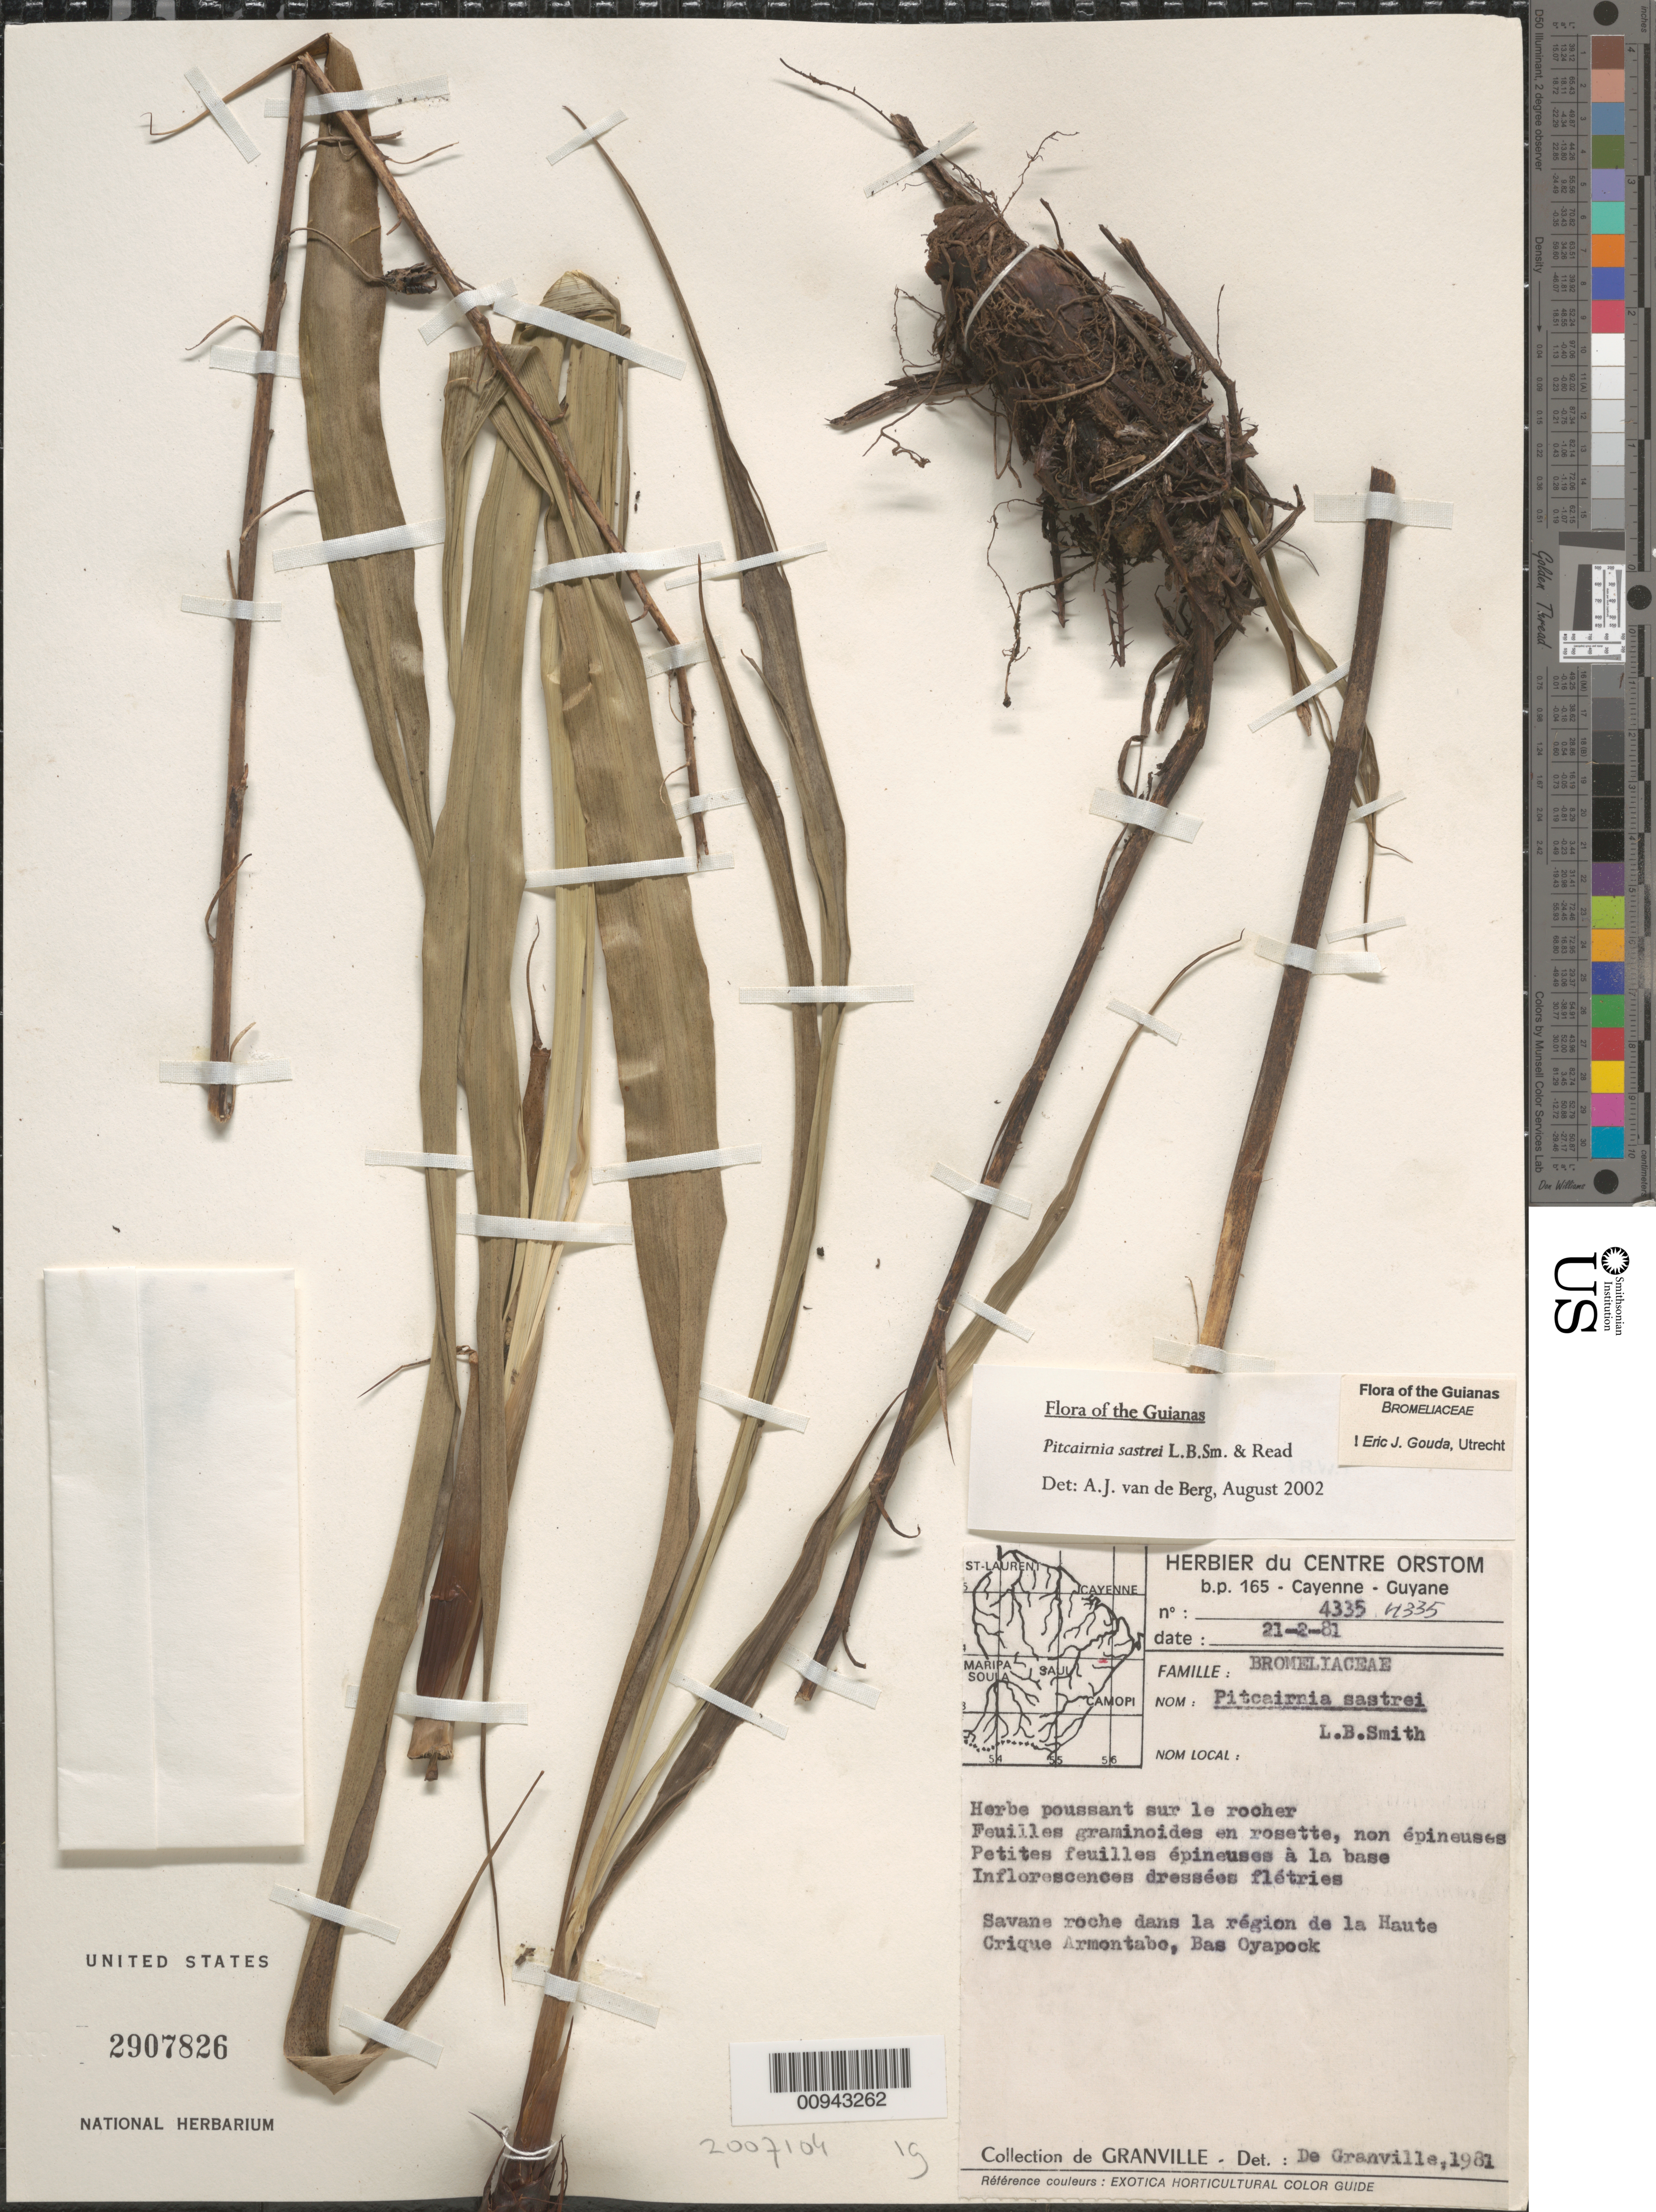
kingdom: Plantae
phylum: Tracheophyta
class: Liliopsida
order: Poales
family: Bromeliaceae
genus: Pitcairnia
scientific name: Pitcairnia sastrei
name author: L.B. Sm. & Read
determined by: Gouda, E. J.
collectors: J.-J. de Granville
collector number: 4335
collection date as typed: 21-Feb-81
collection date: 1981-02-21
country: French Guiana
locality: Haute Crique Armontabo, bas Oyapock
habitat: Savane roche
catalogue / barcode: US 2907826